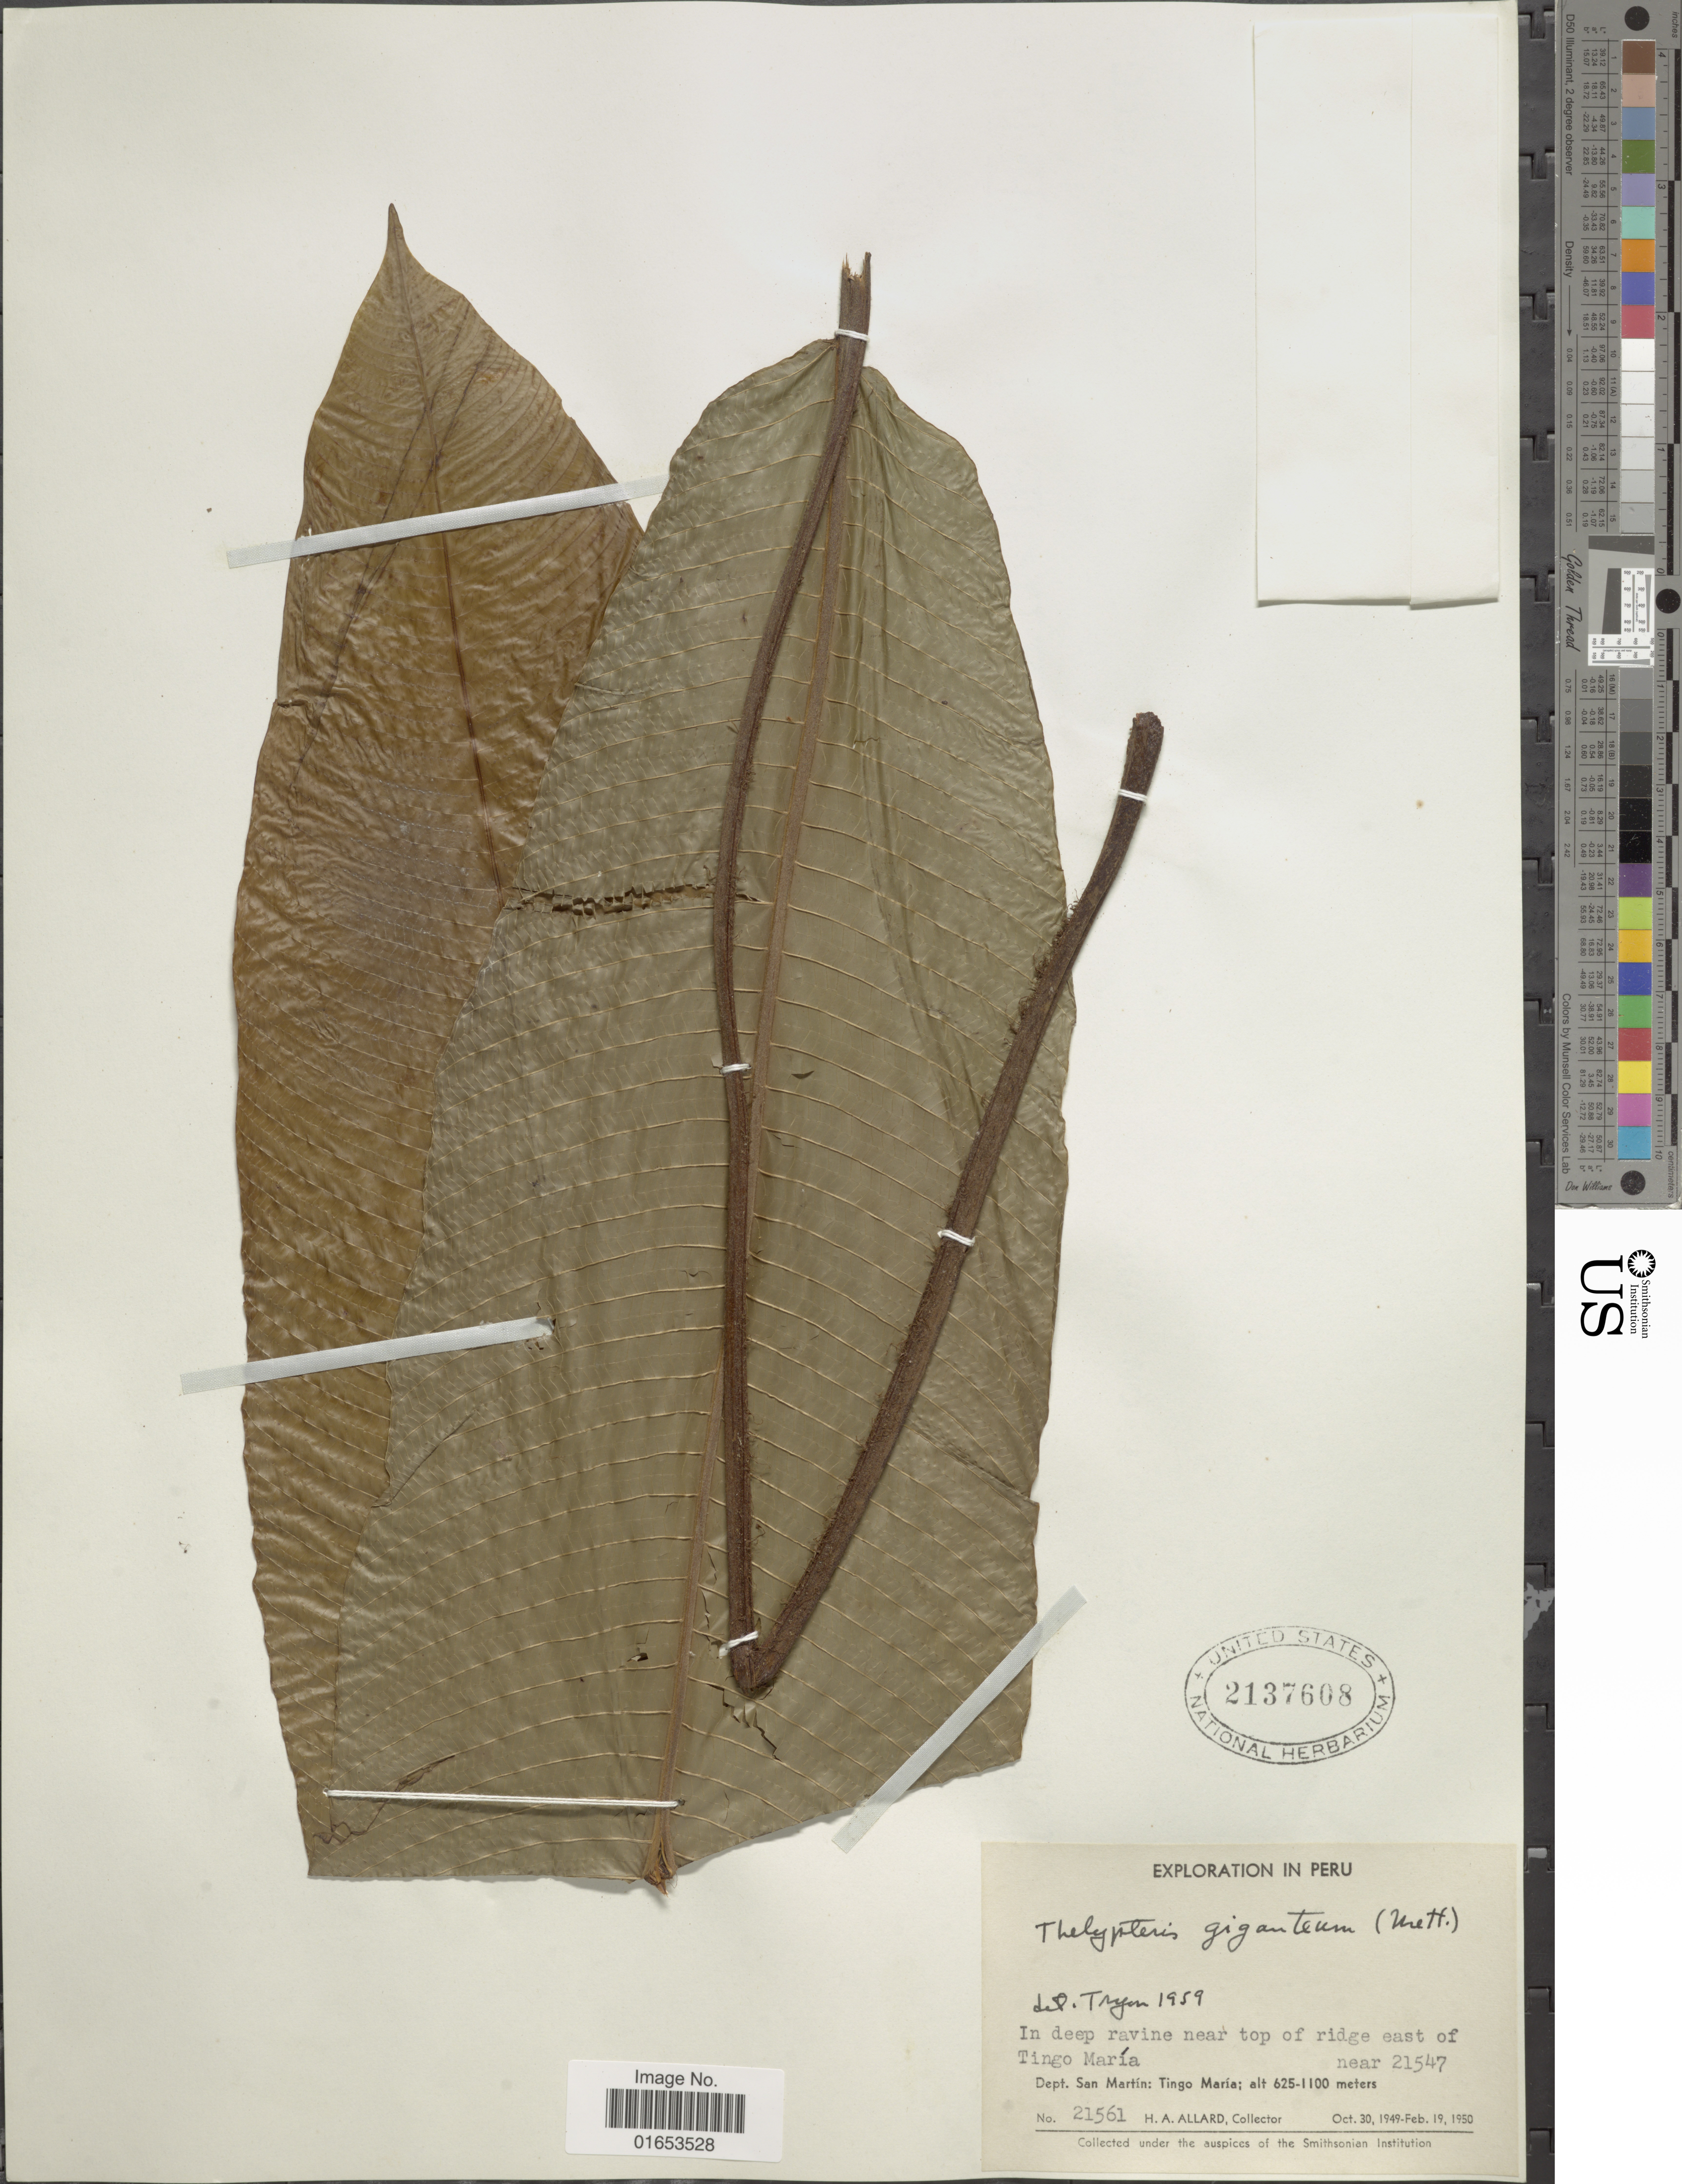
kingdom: Plantae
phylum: Tracheophyta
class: Polypodiopsida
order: Polypodiales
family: Thelypteridaceae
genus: Meniscium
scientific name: Meniscium giganteum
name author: Mett.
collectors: H. A. Allard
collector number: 21561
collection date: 1949-10-30/1950-02-19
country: Peru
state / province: San Martín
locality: Tingo Maria. near top of ridge east of Tingo María. near 21547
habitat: in deep ravine near top of ridge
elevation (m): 625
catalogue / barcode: US 2137608